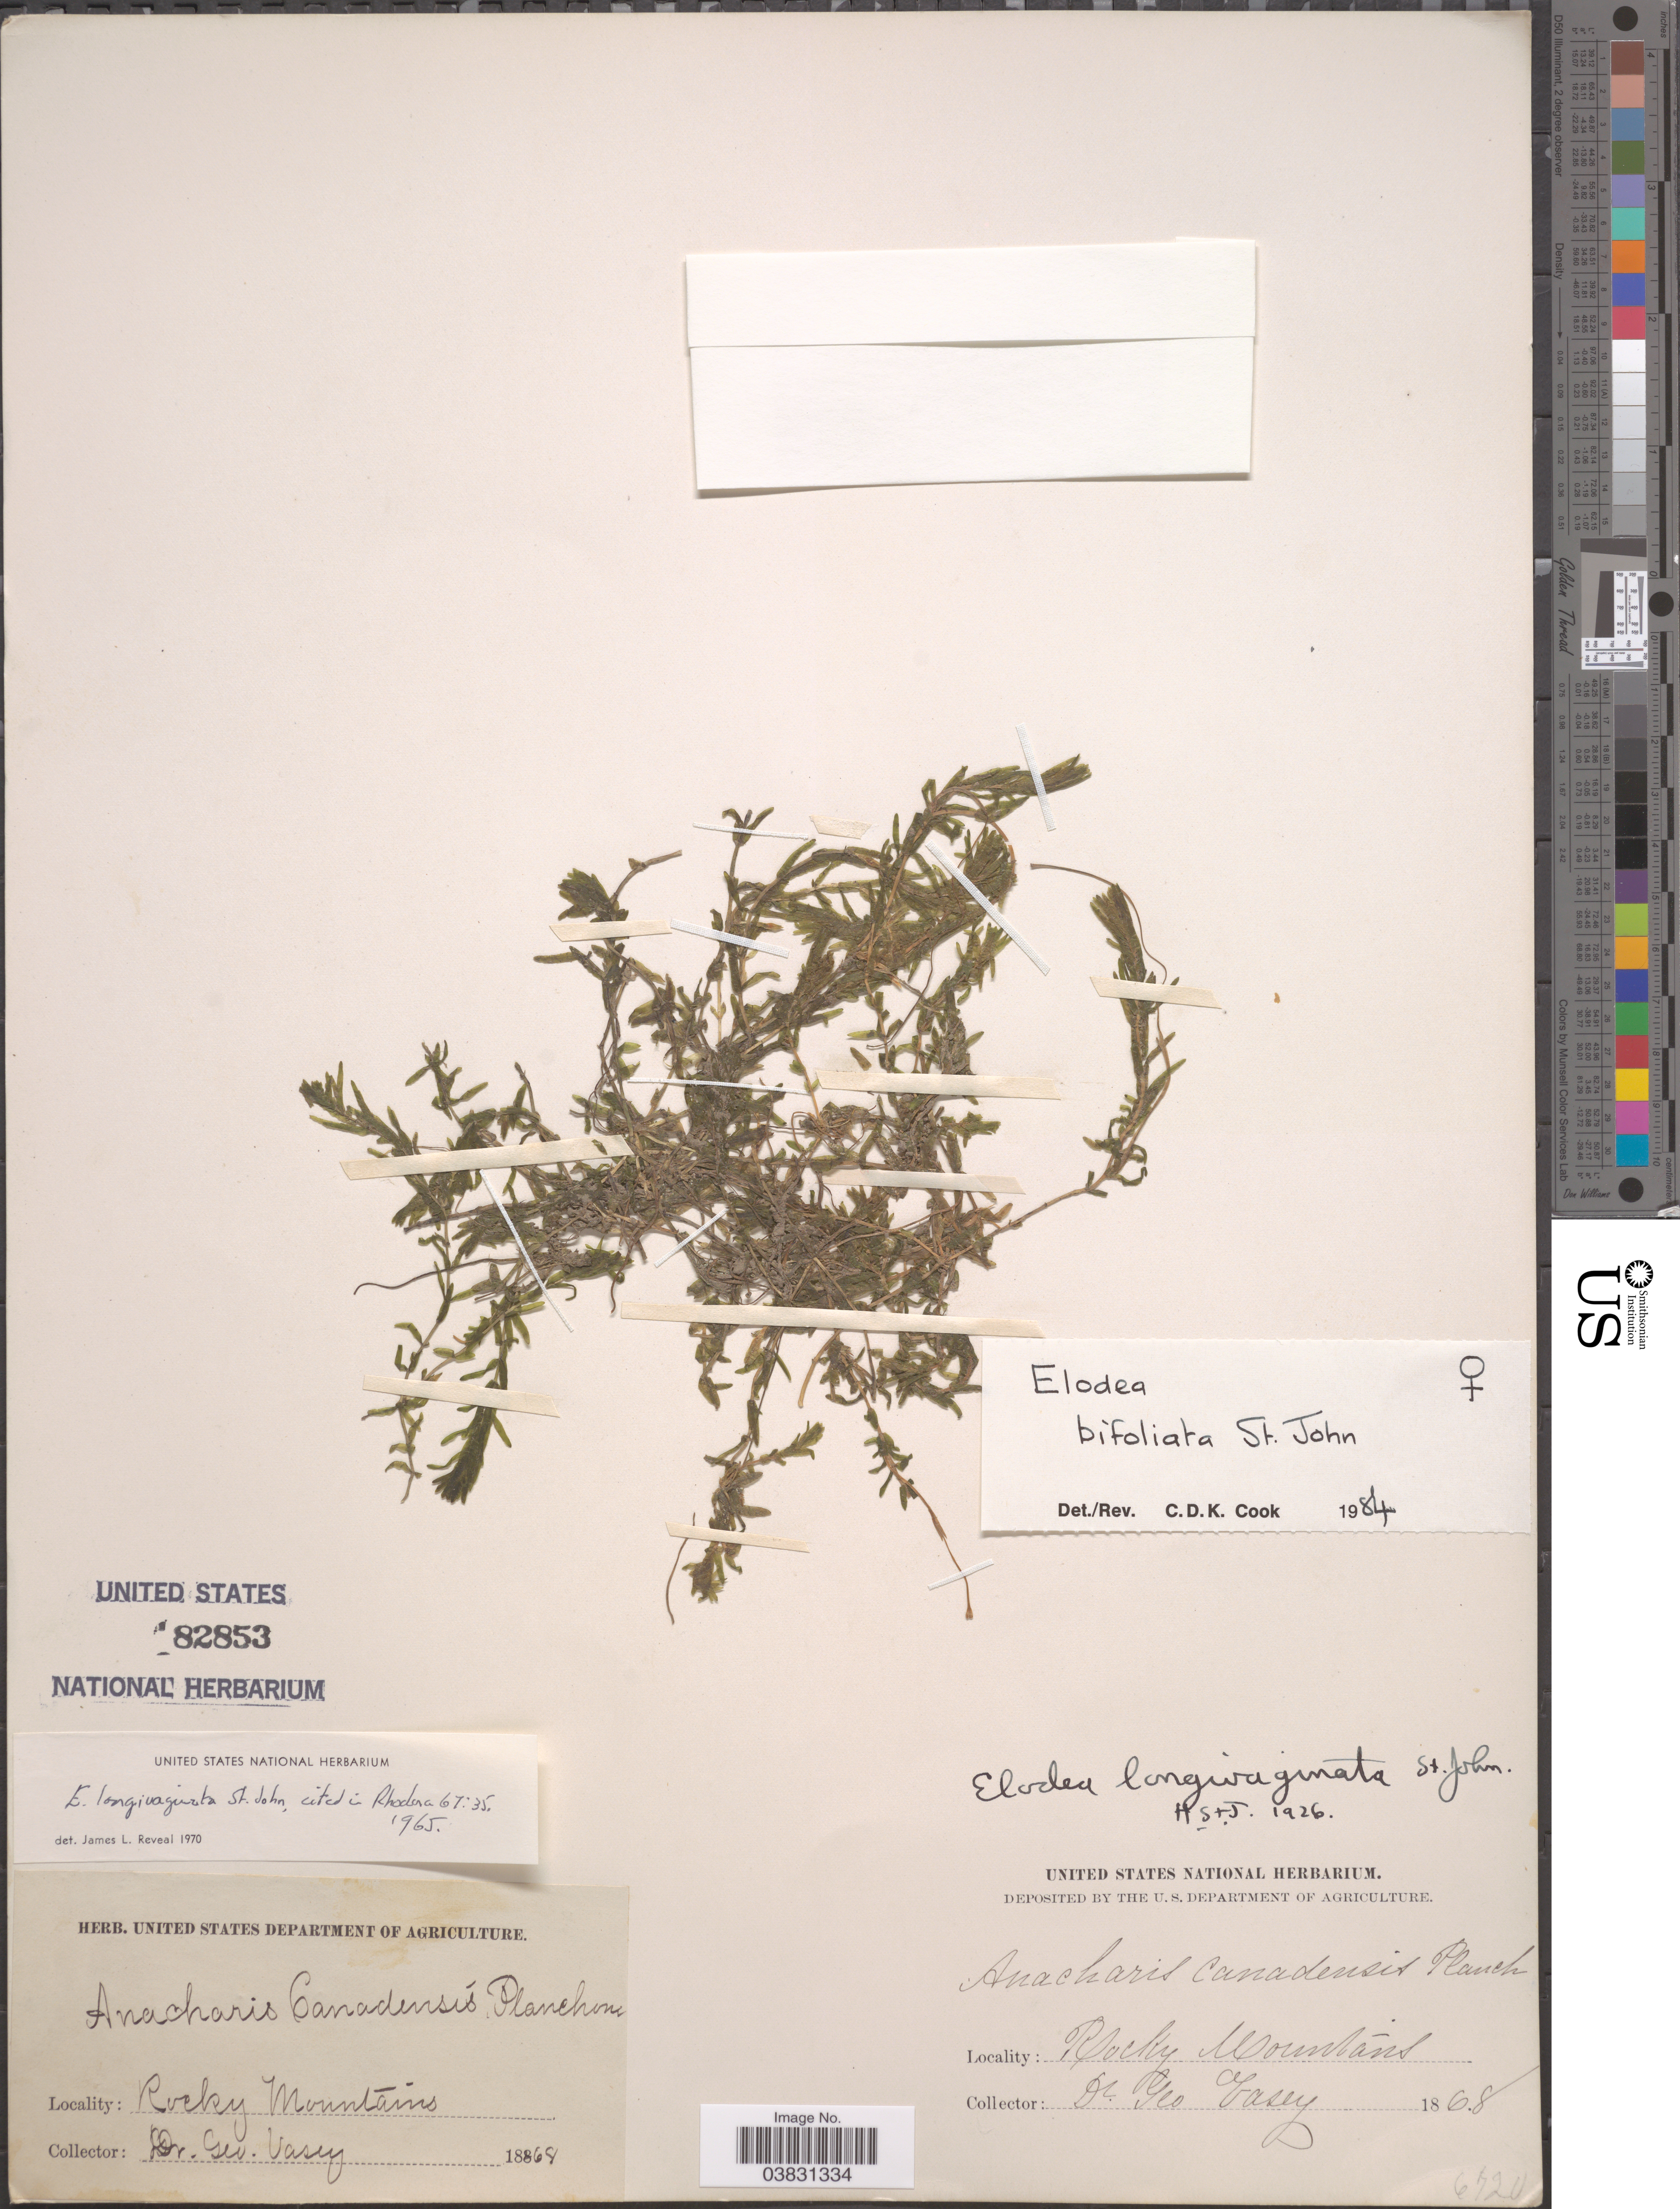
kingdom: Plantae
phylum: Tracheophyta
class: Liliopsida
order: Alismatales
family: Hydrocharitaceae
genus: Elodea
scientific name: Elodea bifoliata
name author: H. St. John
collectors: G. Vasey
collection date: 1868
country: United States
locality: Rocky Mountains.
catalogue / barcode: US 82853